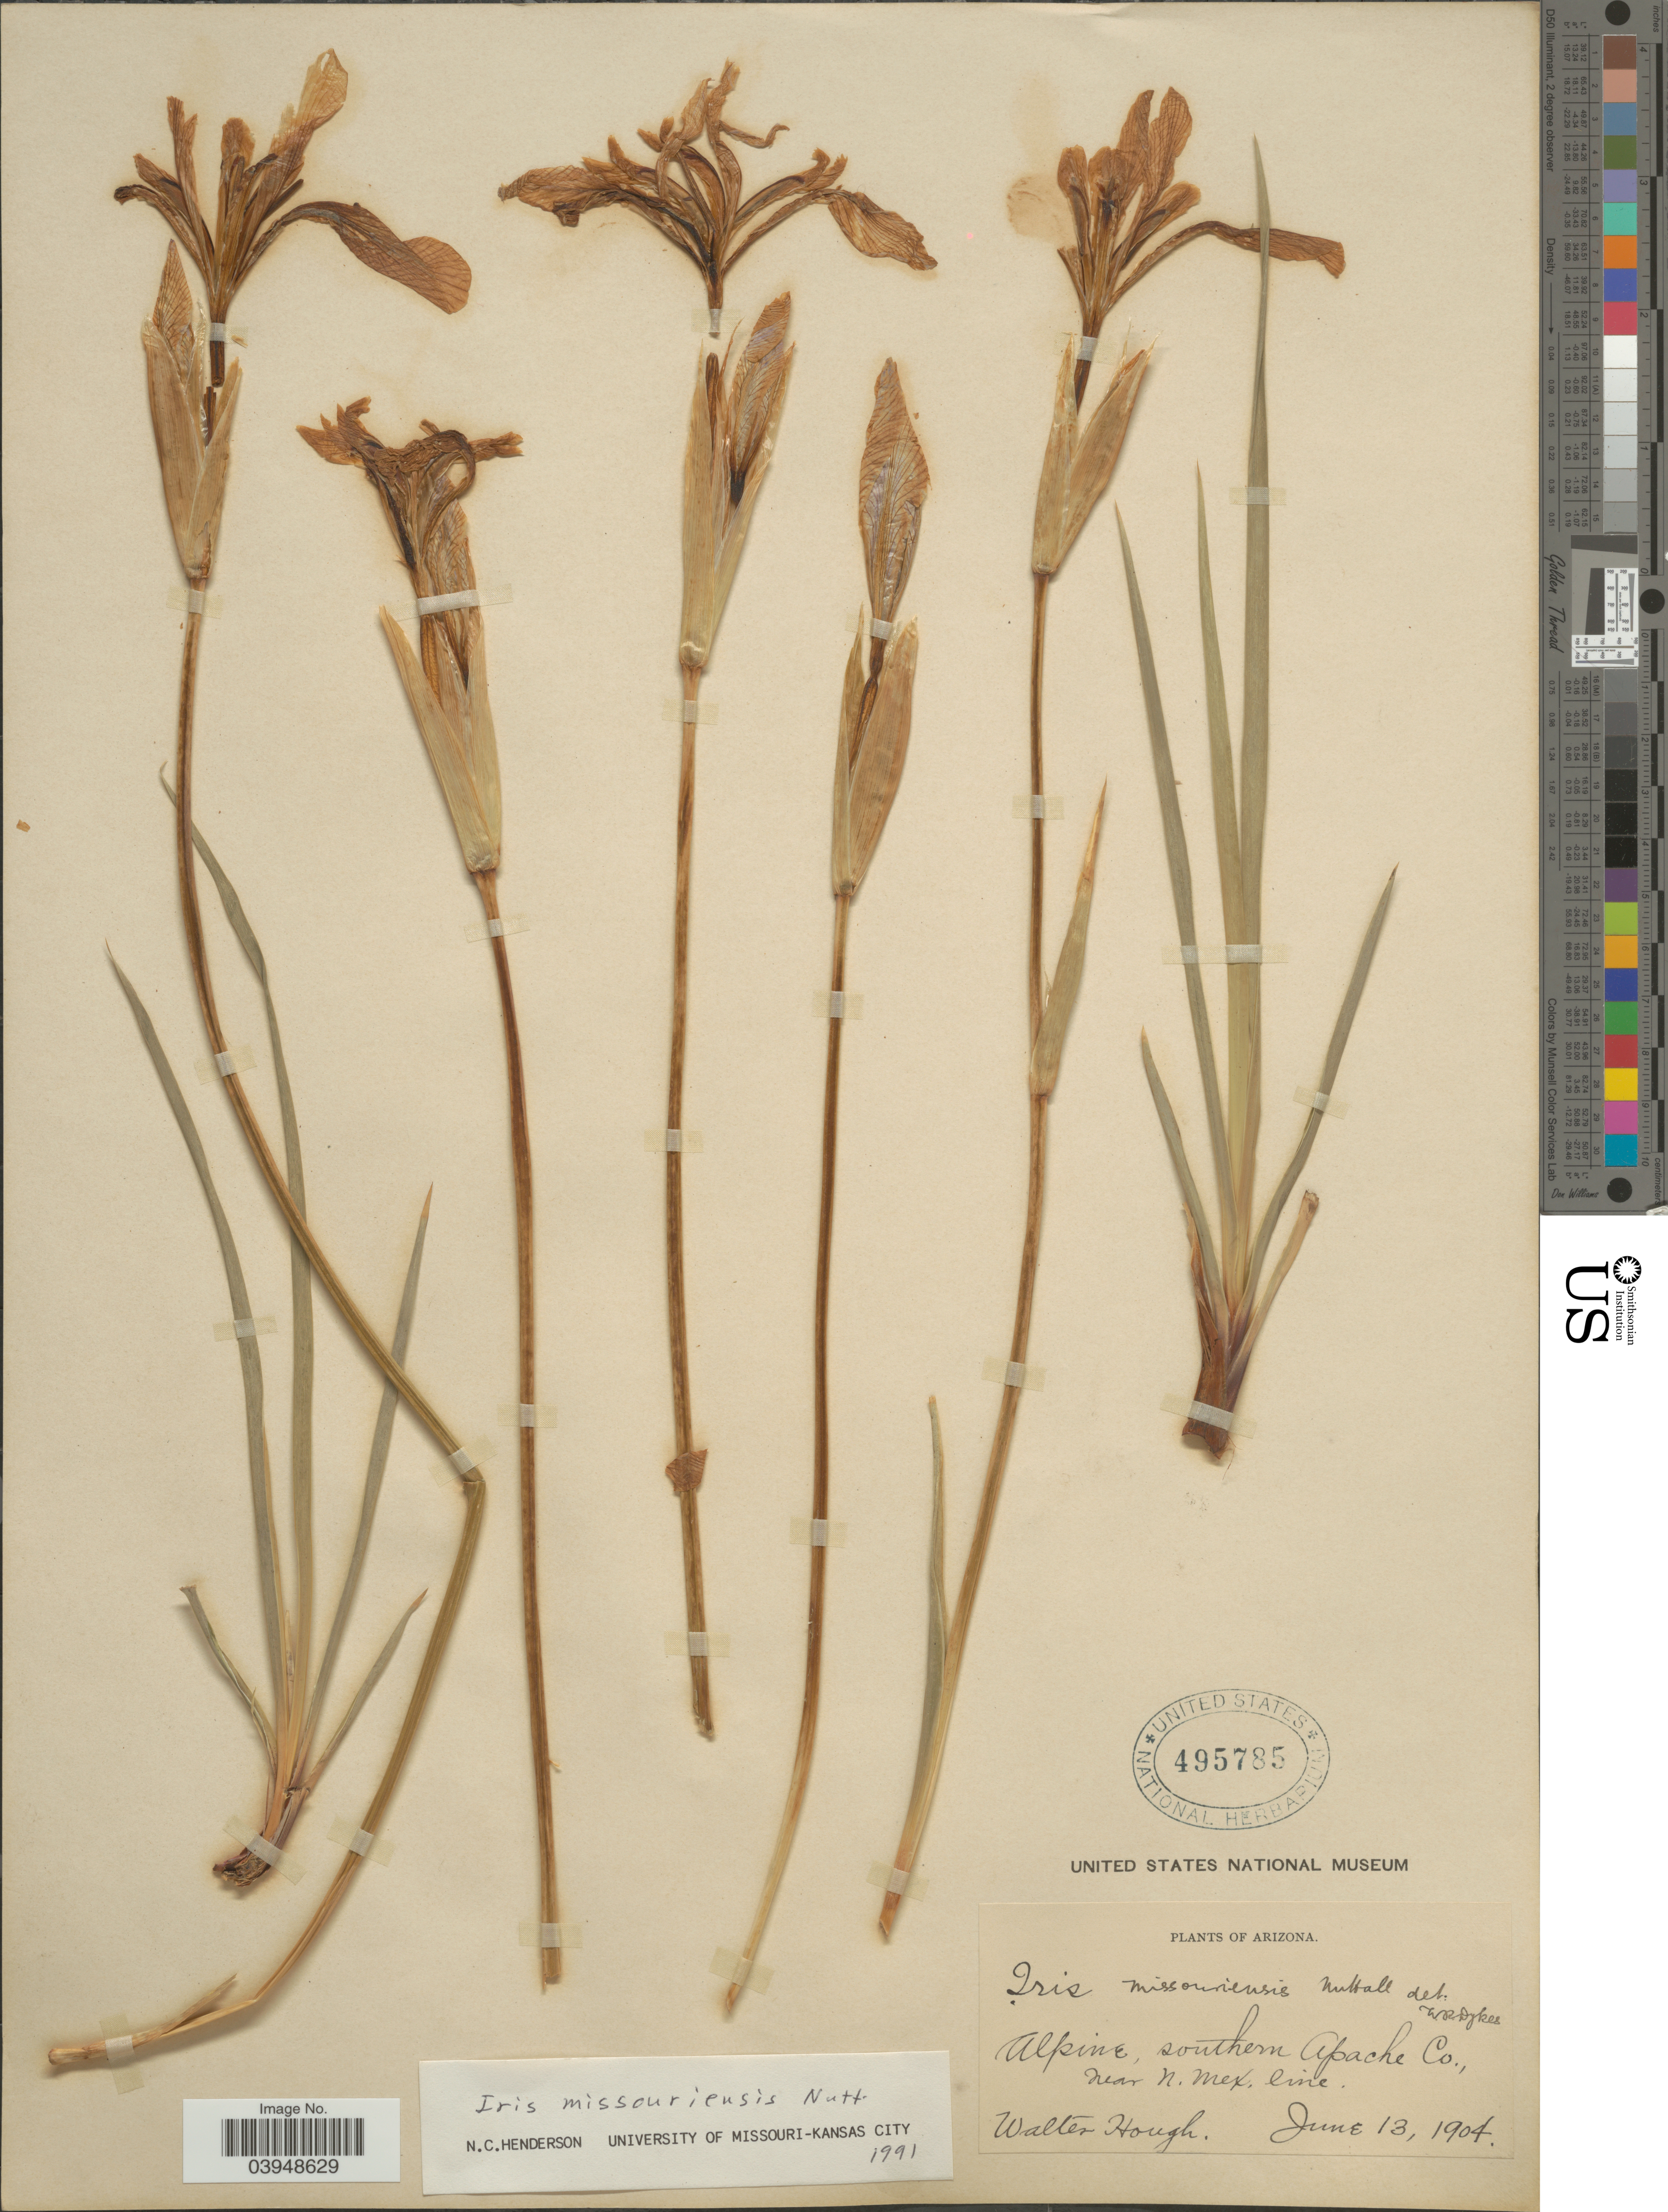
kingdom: Plantae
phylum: Tracheophyta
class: Liliopsida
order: Asparagales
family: Iridaceae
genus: Iris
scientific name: Iris missouriensis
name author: Nutt.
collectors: W. Hough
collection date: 1904-06-13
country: United States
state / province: Arizona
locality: Alpine, southern Apache Co., near N. Mex. line.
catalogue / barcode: US 495785